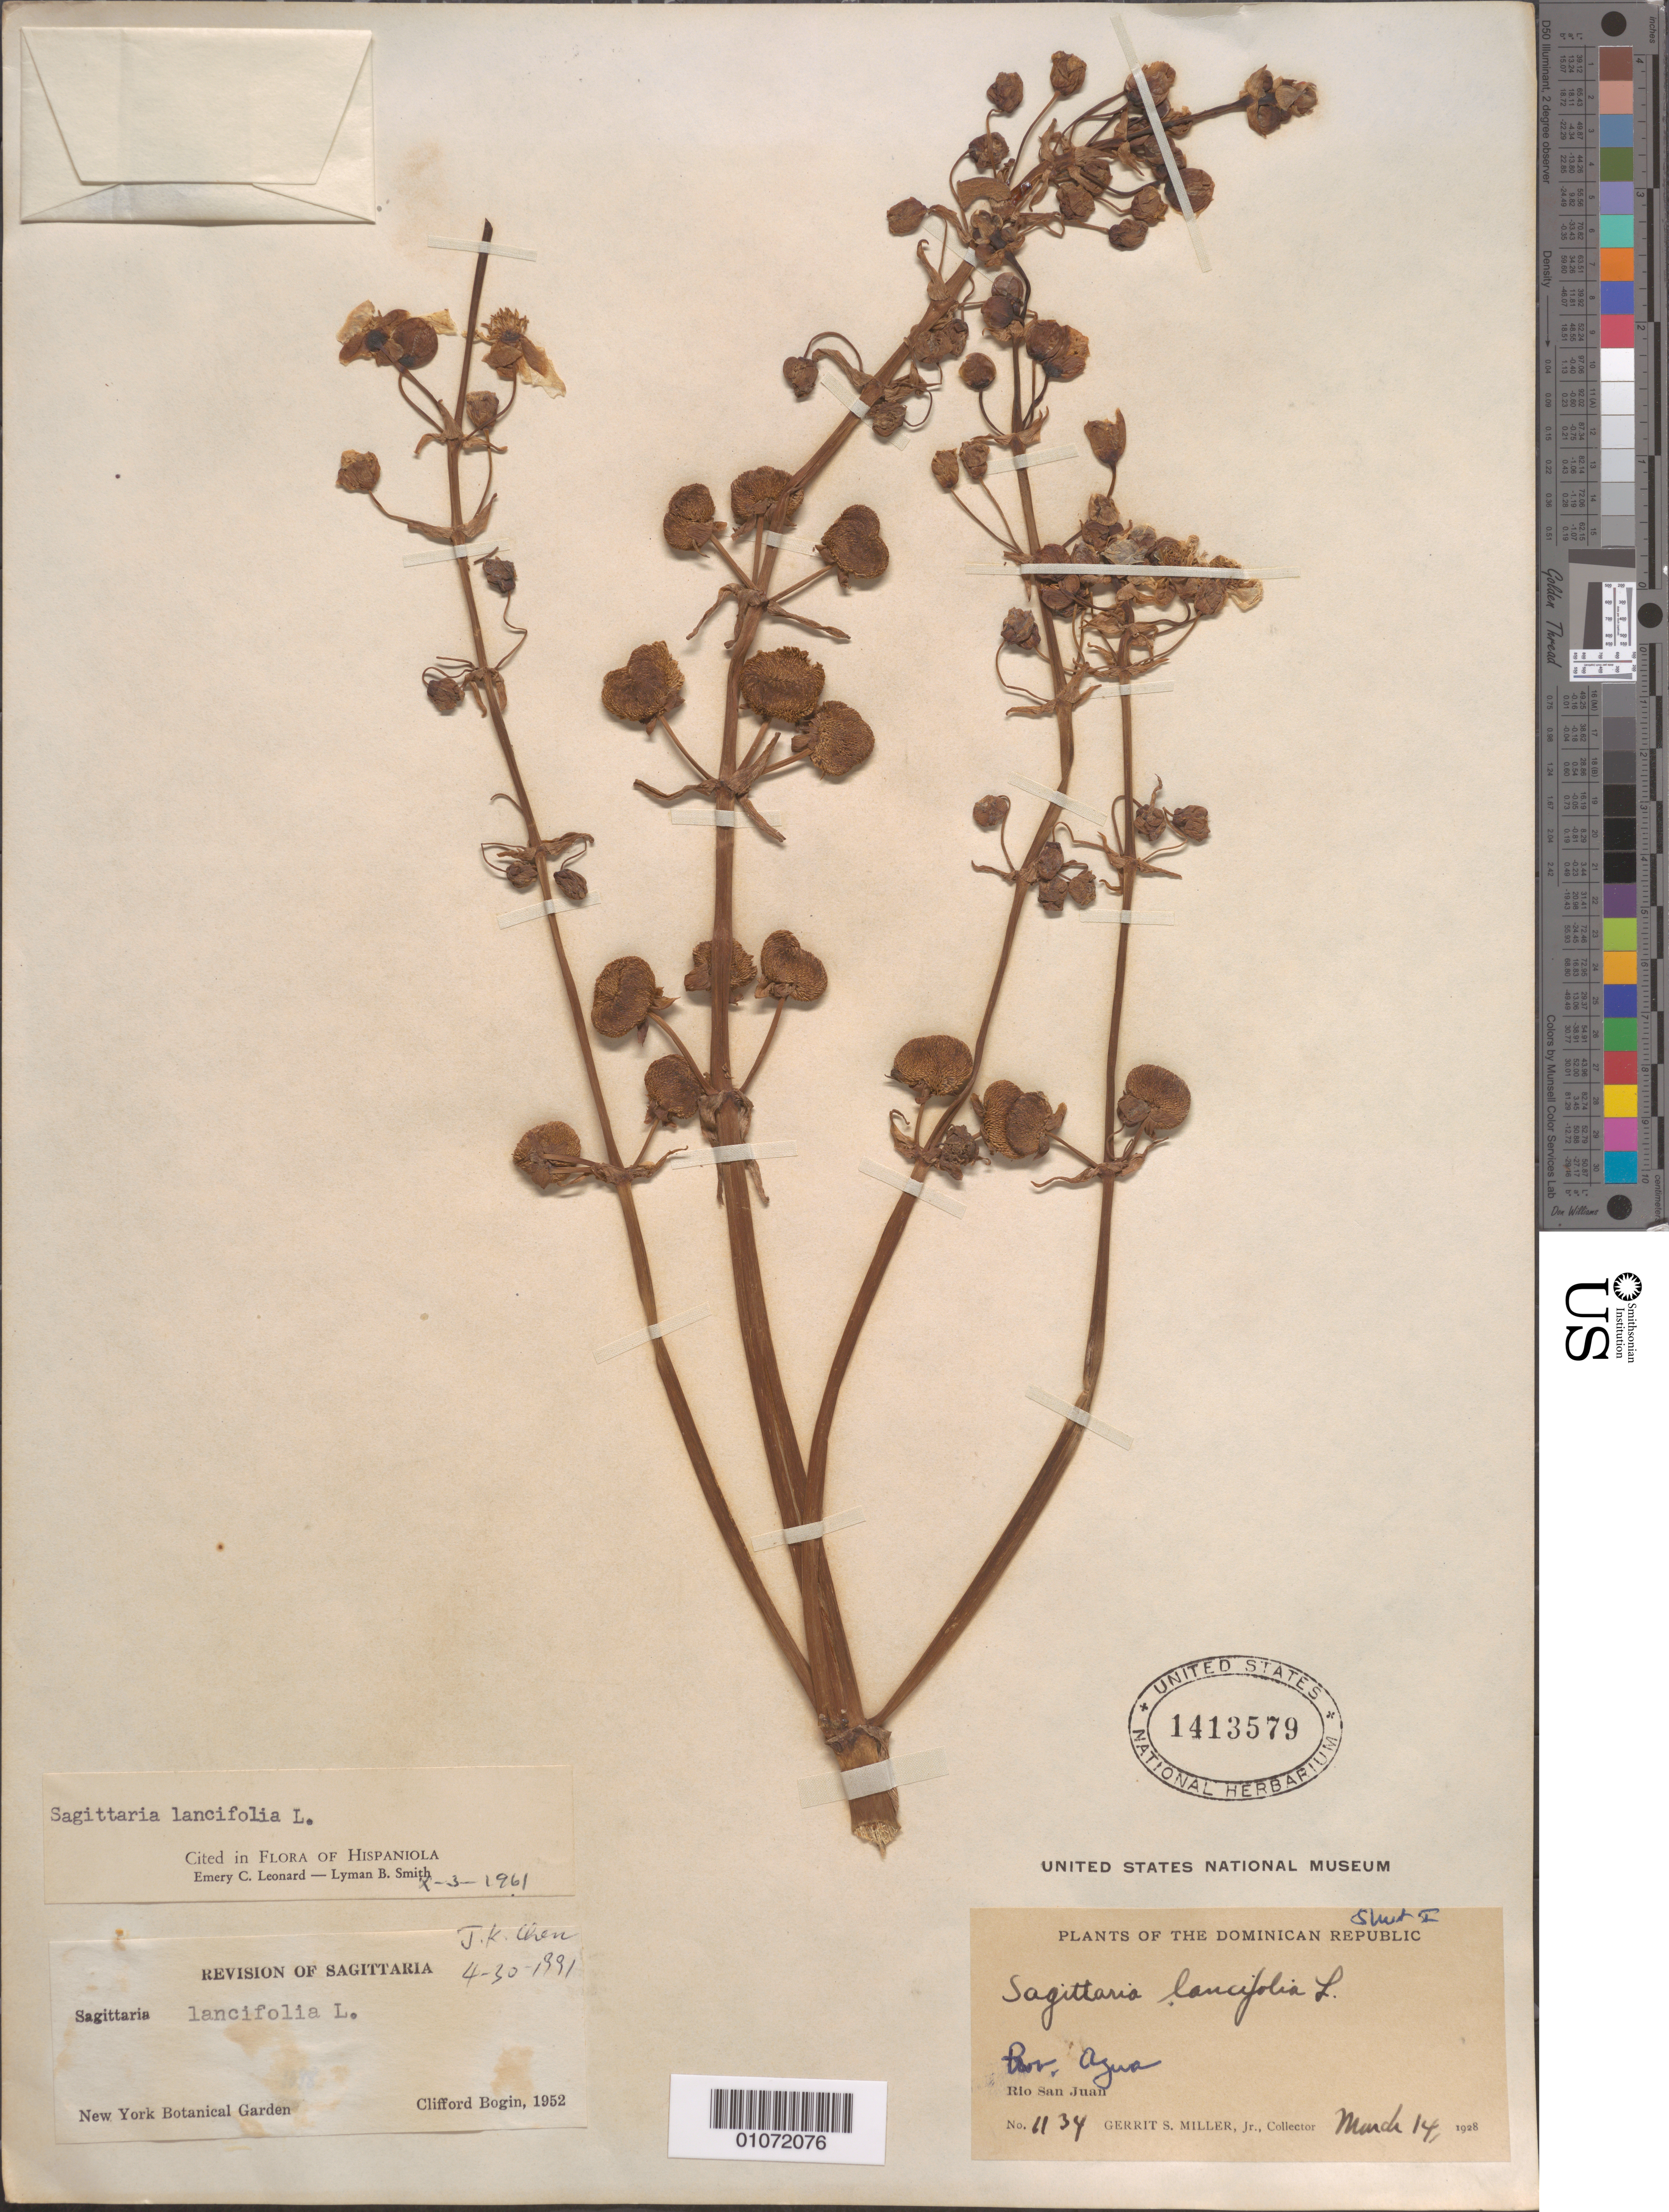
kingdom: Plantae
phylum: Tracheophyta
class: Liliopsida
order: Alismatales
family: Alismataceae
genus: Sagittaria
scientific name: Sagittaria lancifolia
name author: L.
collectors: M. Miller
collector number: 1134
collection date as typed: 28 Mar 1928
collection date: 1928-03-28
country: Dominican Republic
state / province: San Juan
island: Hispaniola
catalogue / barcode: US 1413579